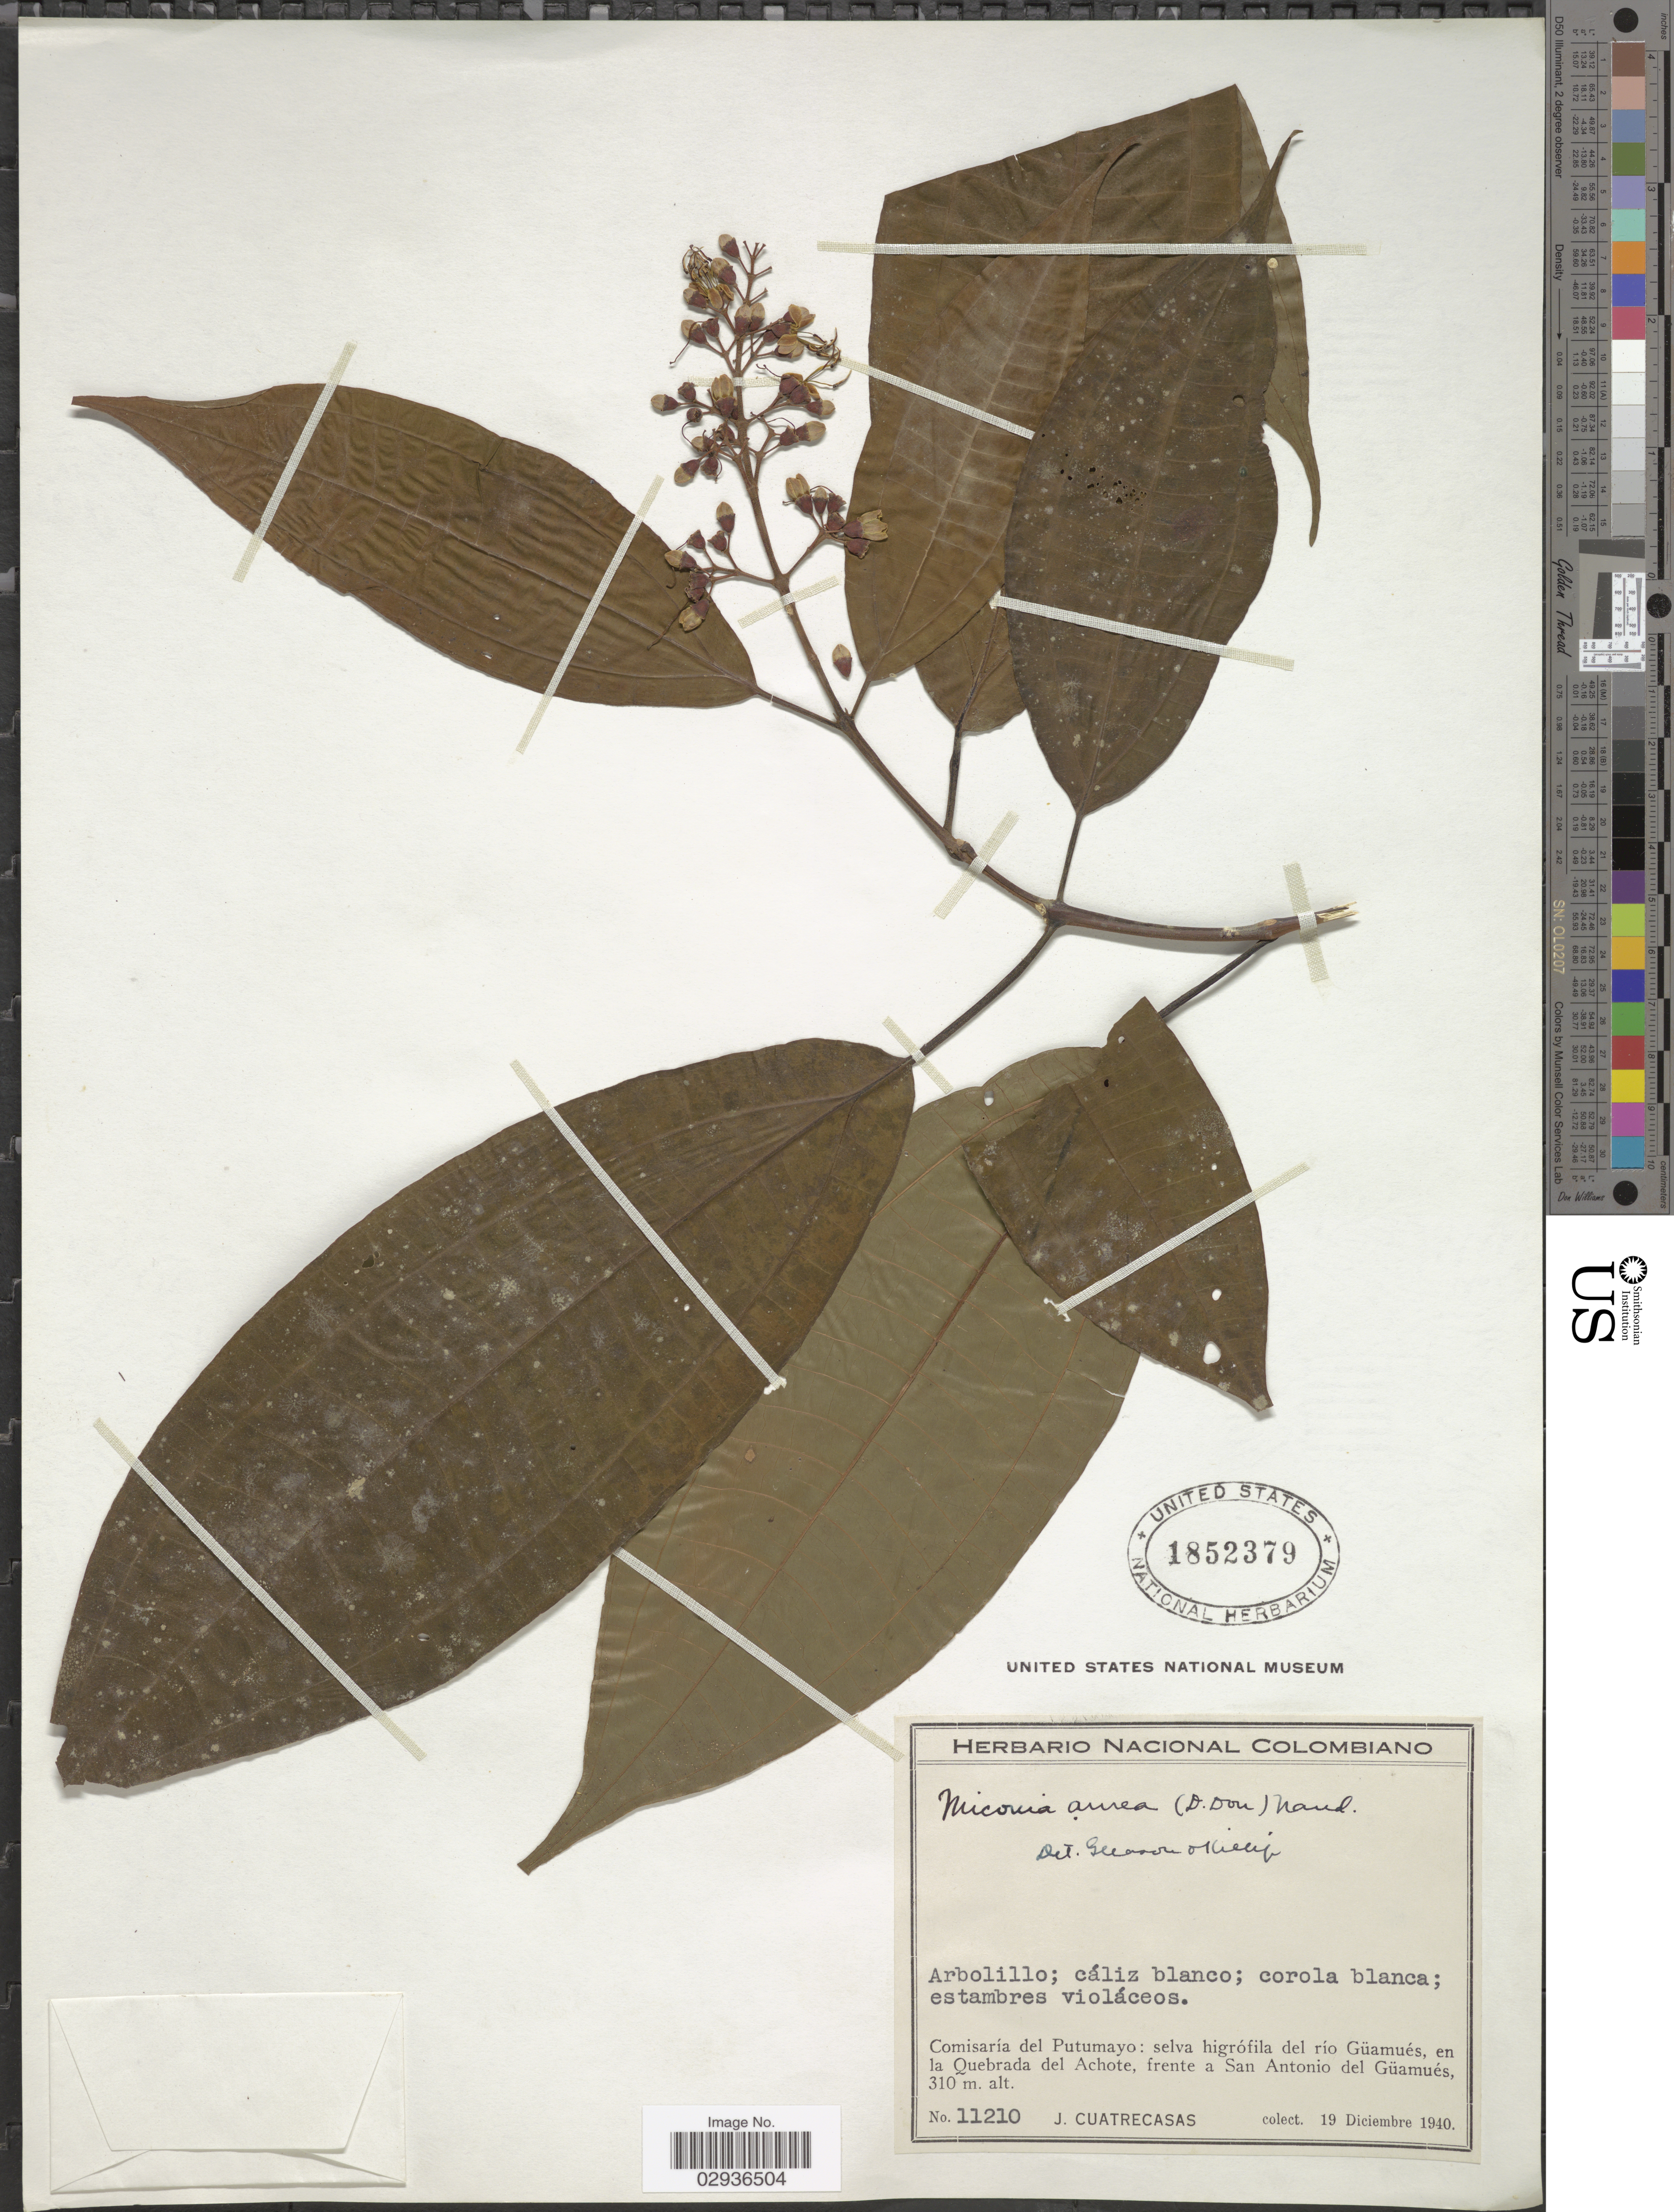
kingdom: Plantae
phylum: Tracheophyta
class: Magnoliopsida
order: Myrtales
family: Melastomataceae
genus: Miconia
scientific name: Miconia aurea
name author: (D. Don) Naudin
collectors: J. Cuatrecasas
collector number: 11210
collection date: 1940-12-19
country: Colombia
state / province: Putumayo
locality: Comisaría del Putumayo: selva higrófila del río Güamués, en la Quebrada del Achote, frente a San Antonio del Güamués.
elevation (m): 310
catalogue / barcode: US 1852379